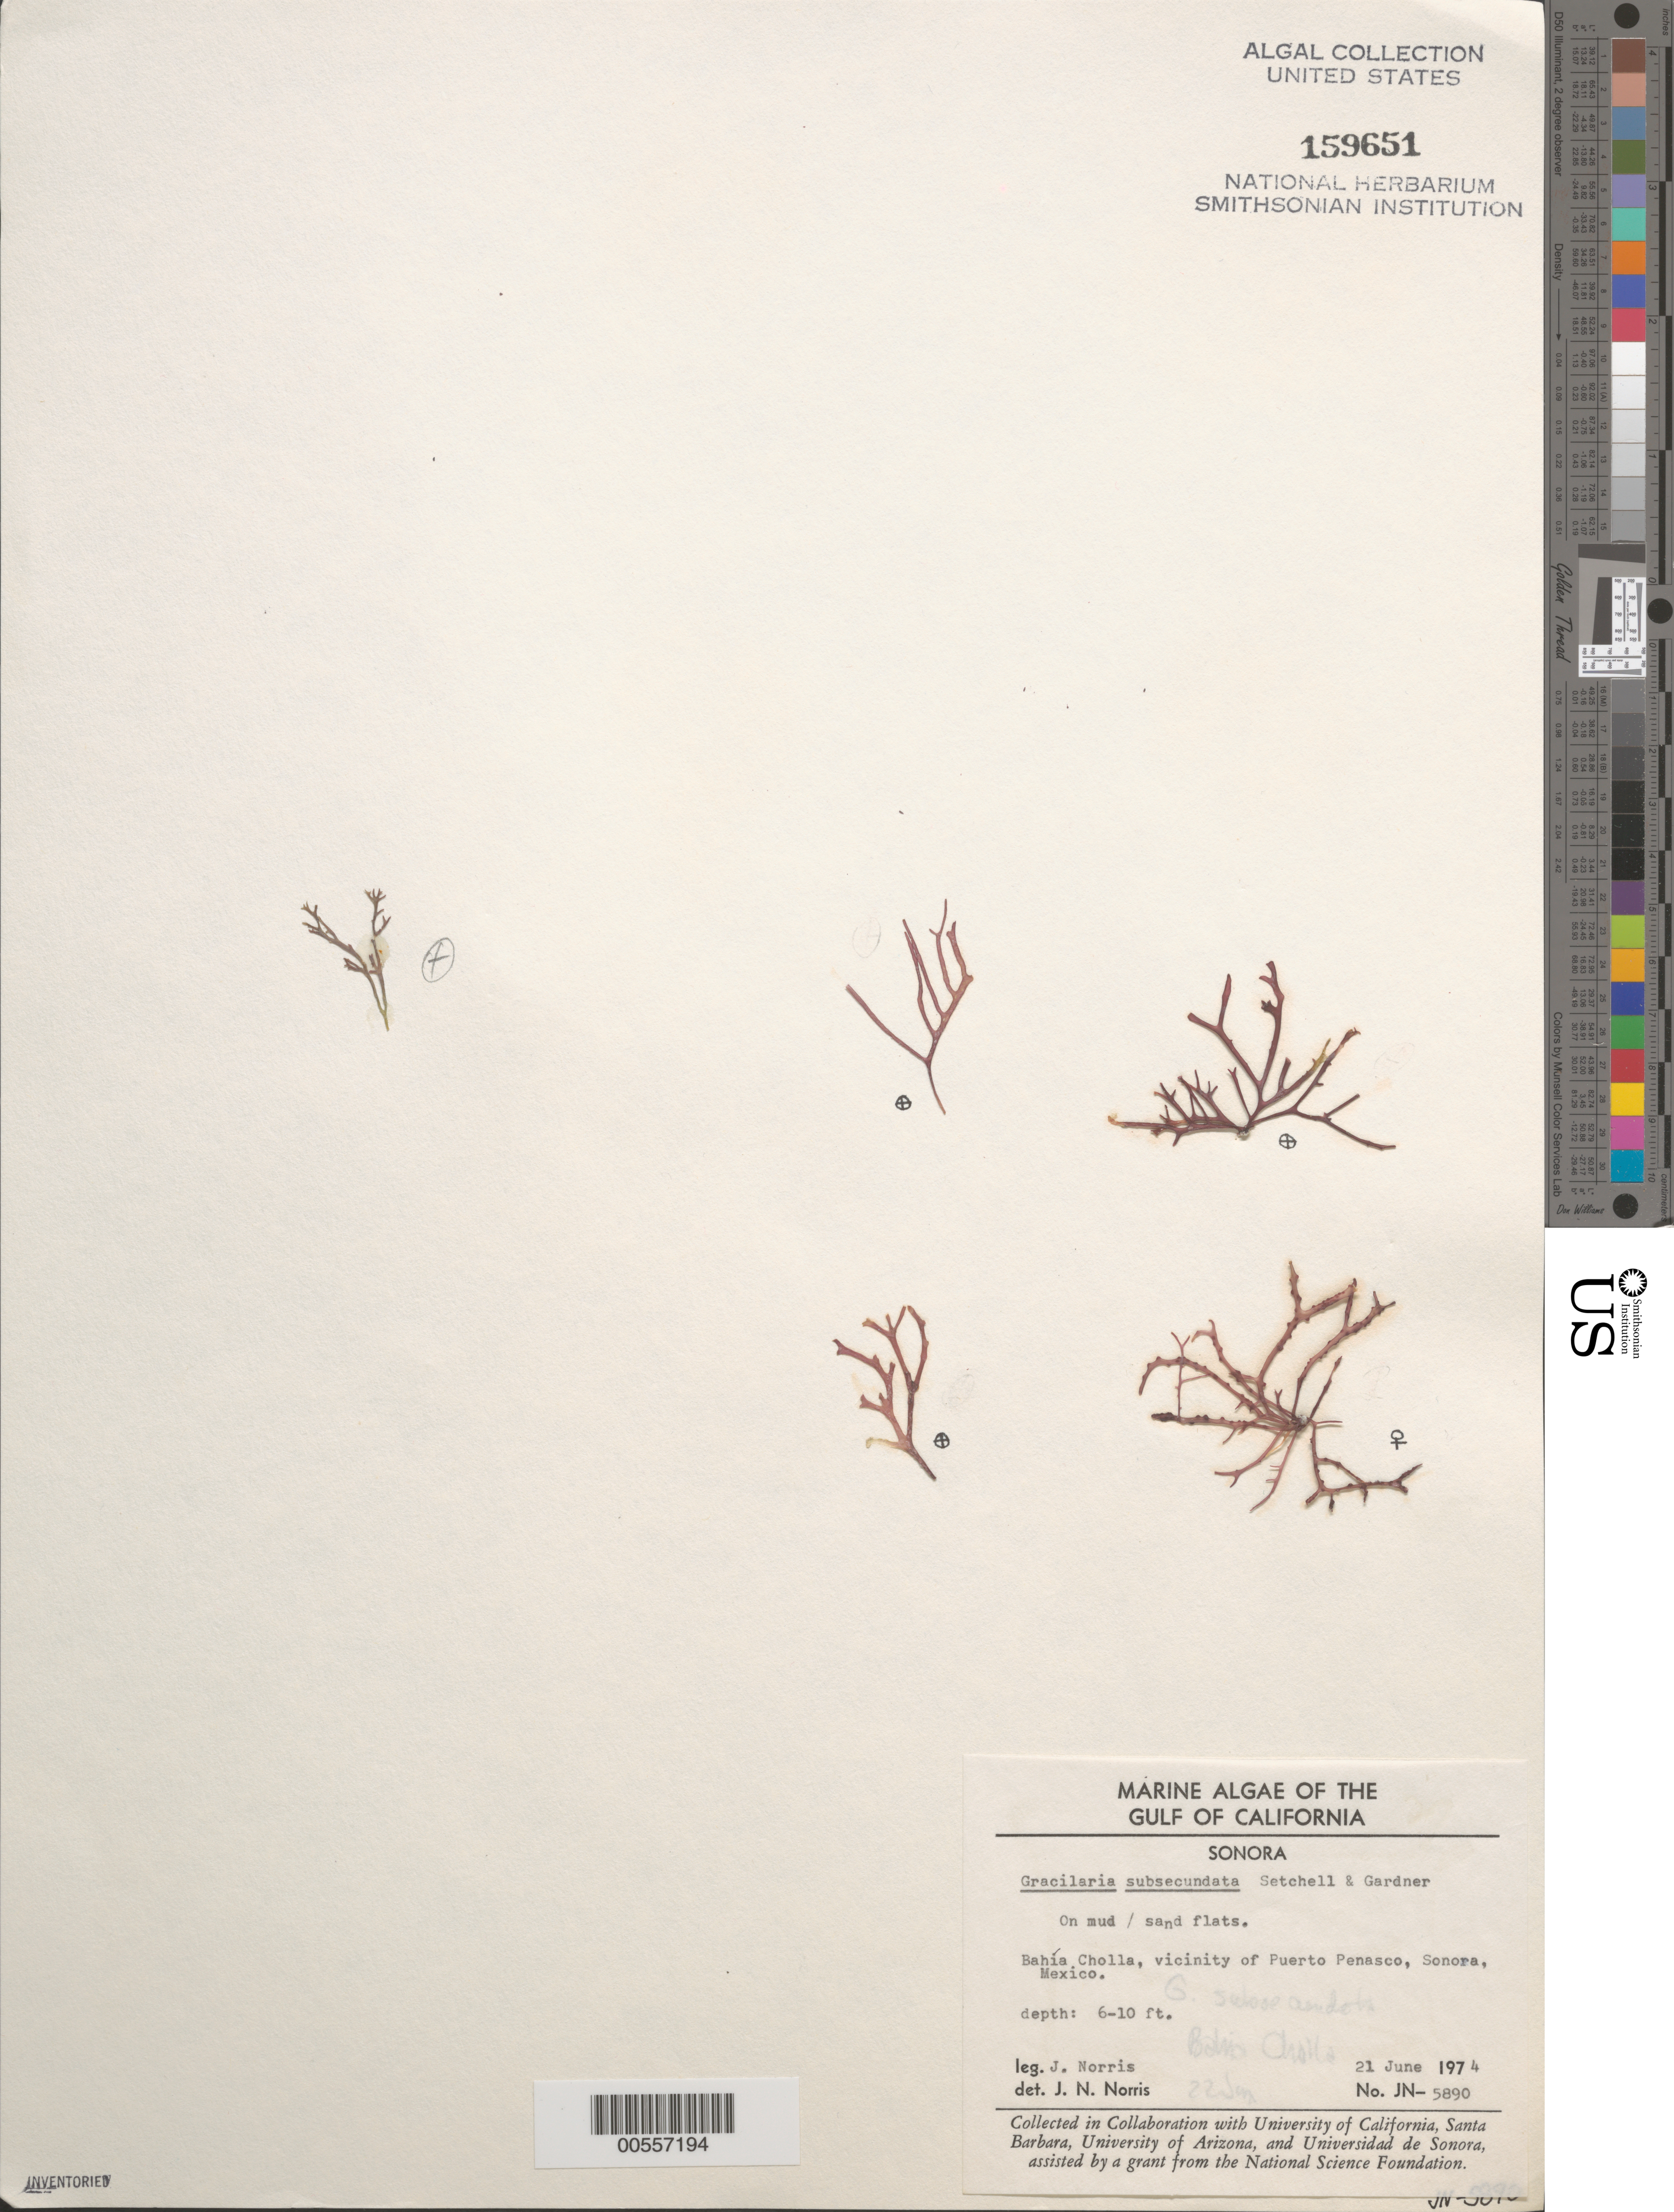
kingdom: Plantae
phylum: Rhodophyta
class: Florideophyceae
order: Gracilariales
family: Gracilariaceae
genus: Gracilaria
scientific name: Gracilaria subsecundata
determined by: Norris, James N.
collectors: J. N. Norris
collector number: JN-5890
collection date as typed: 21 Jun 1974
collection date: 1974-06-21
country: Mexico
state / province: Sonora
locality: Bahia Cholla, Puerto Penasco area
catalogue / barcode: US 159651